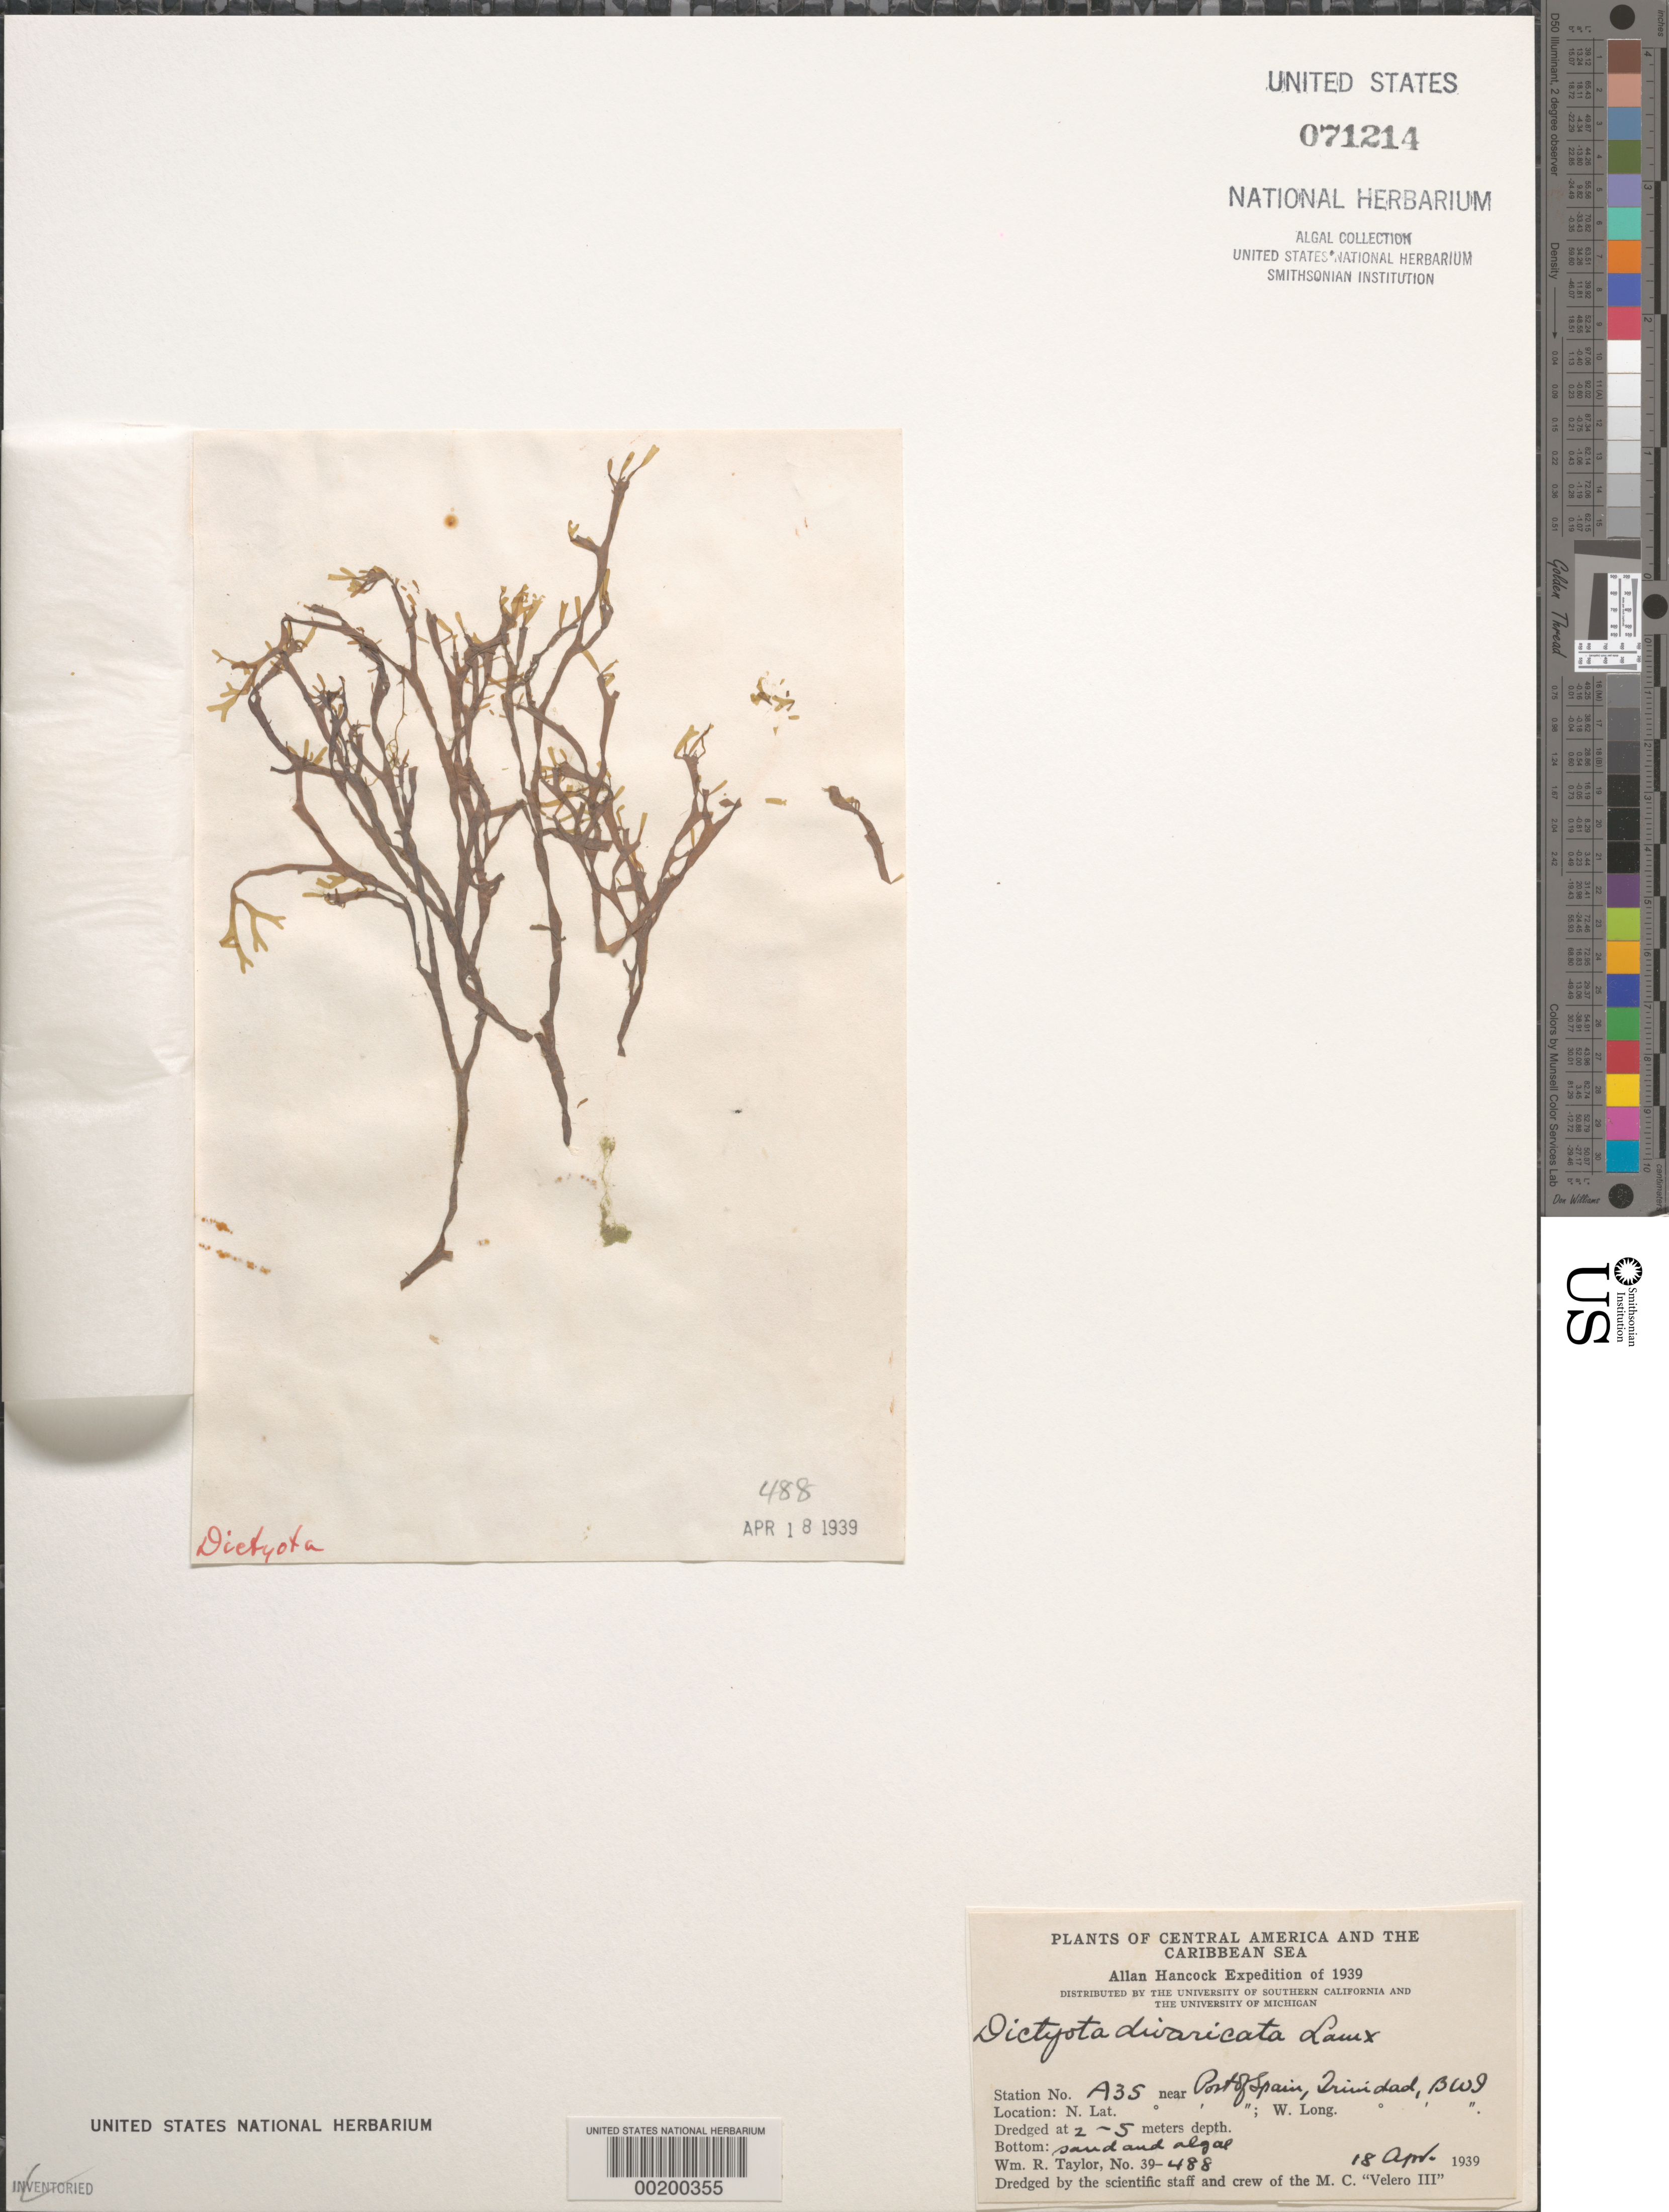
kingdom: Chromista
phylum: Ochrophyta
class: Phaeophyceae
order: Dictyotales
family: Dictyotaceae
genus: Dictyota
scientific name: Dictyota divaricata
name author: J.V.Lamouroux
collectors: W. R. Taylor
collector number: WRT 39-488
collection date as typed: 18 Apr 1939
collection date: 1939-04-18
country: Trinidad and Tobago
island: Trinidad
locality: Port of Spain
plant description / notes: Allan Hancock Expedition of 1939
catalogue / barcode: US 71214